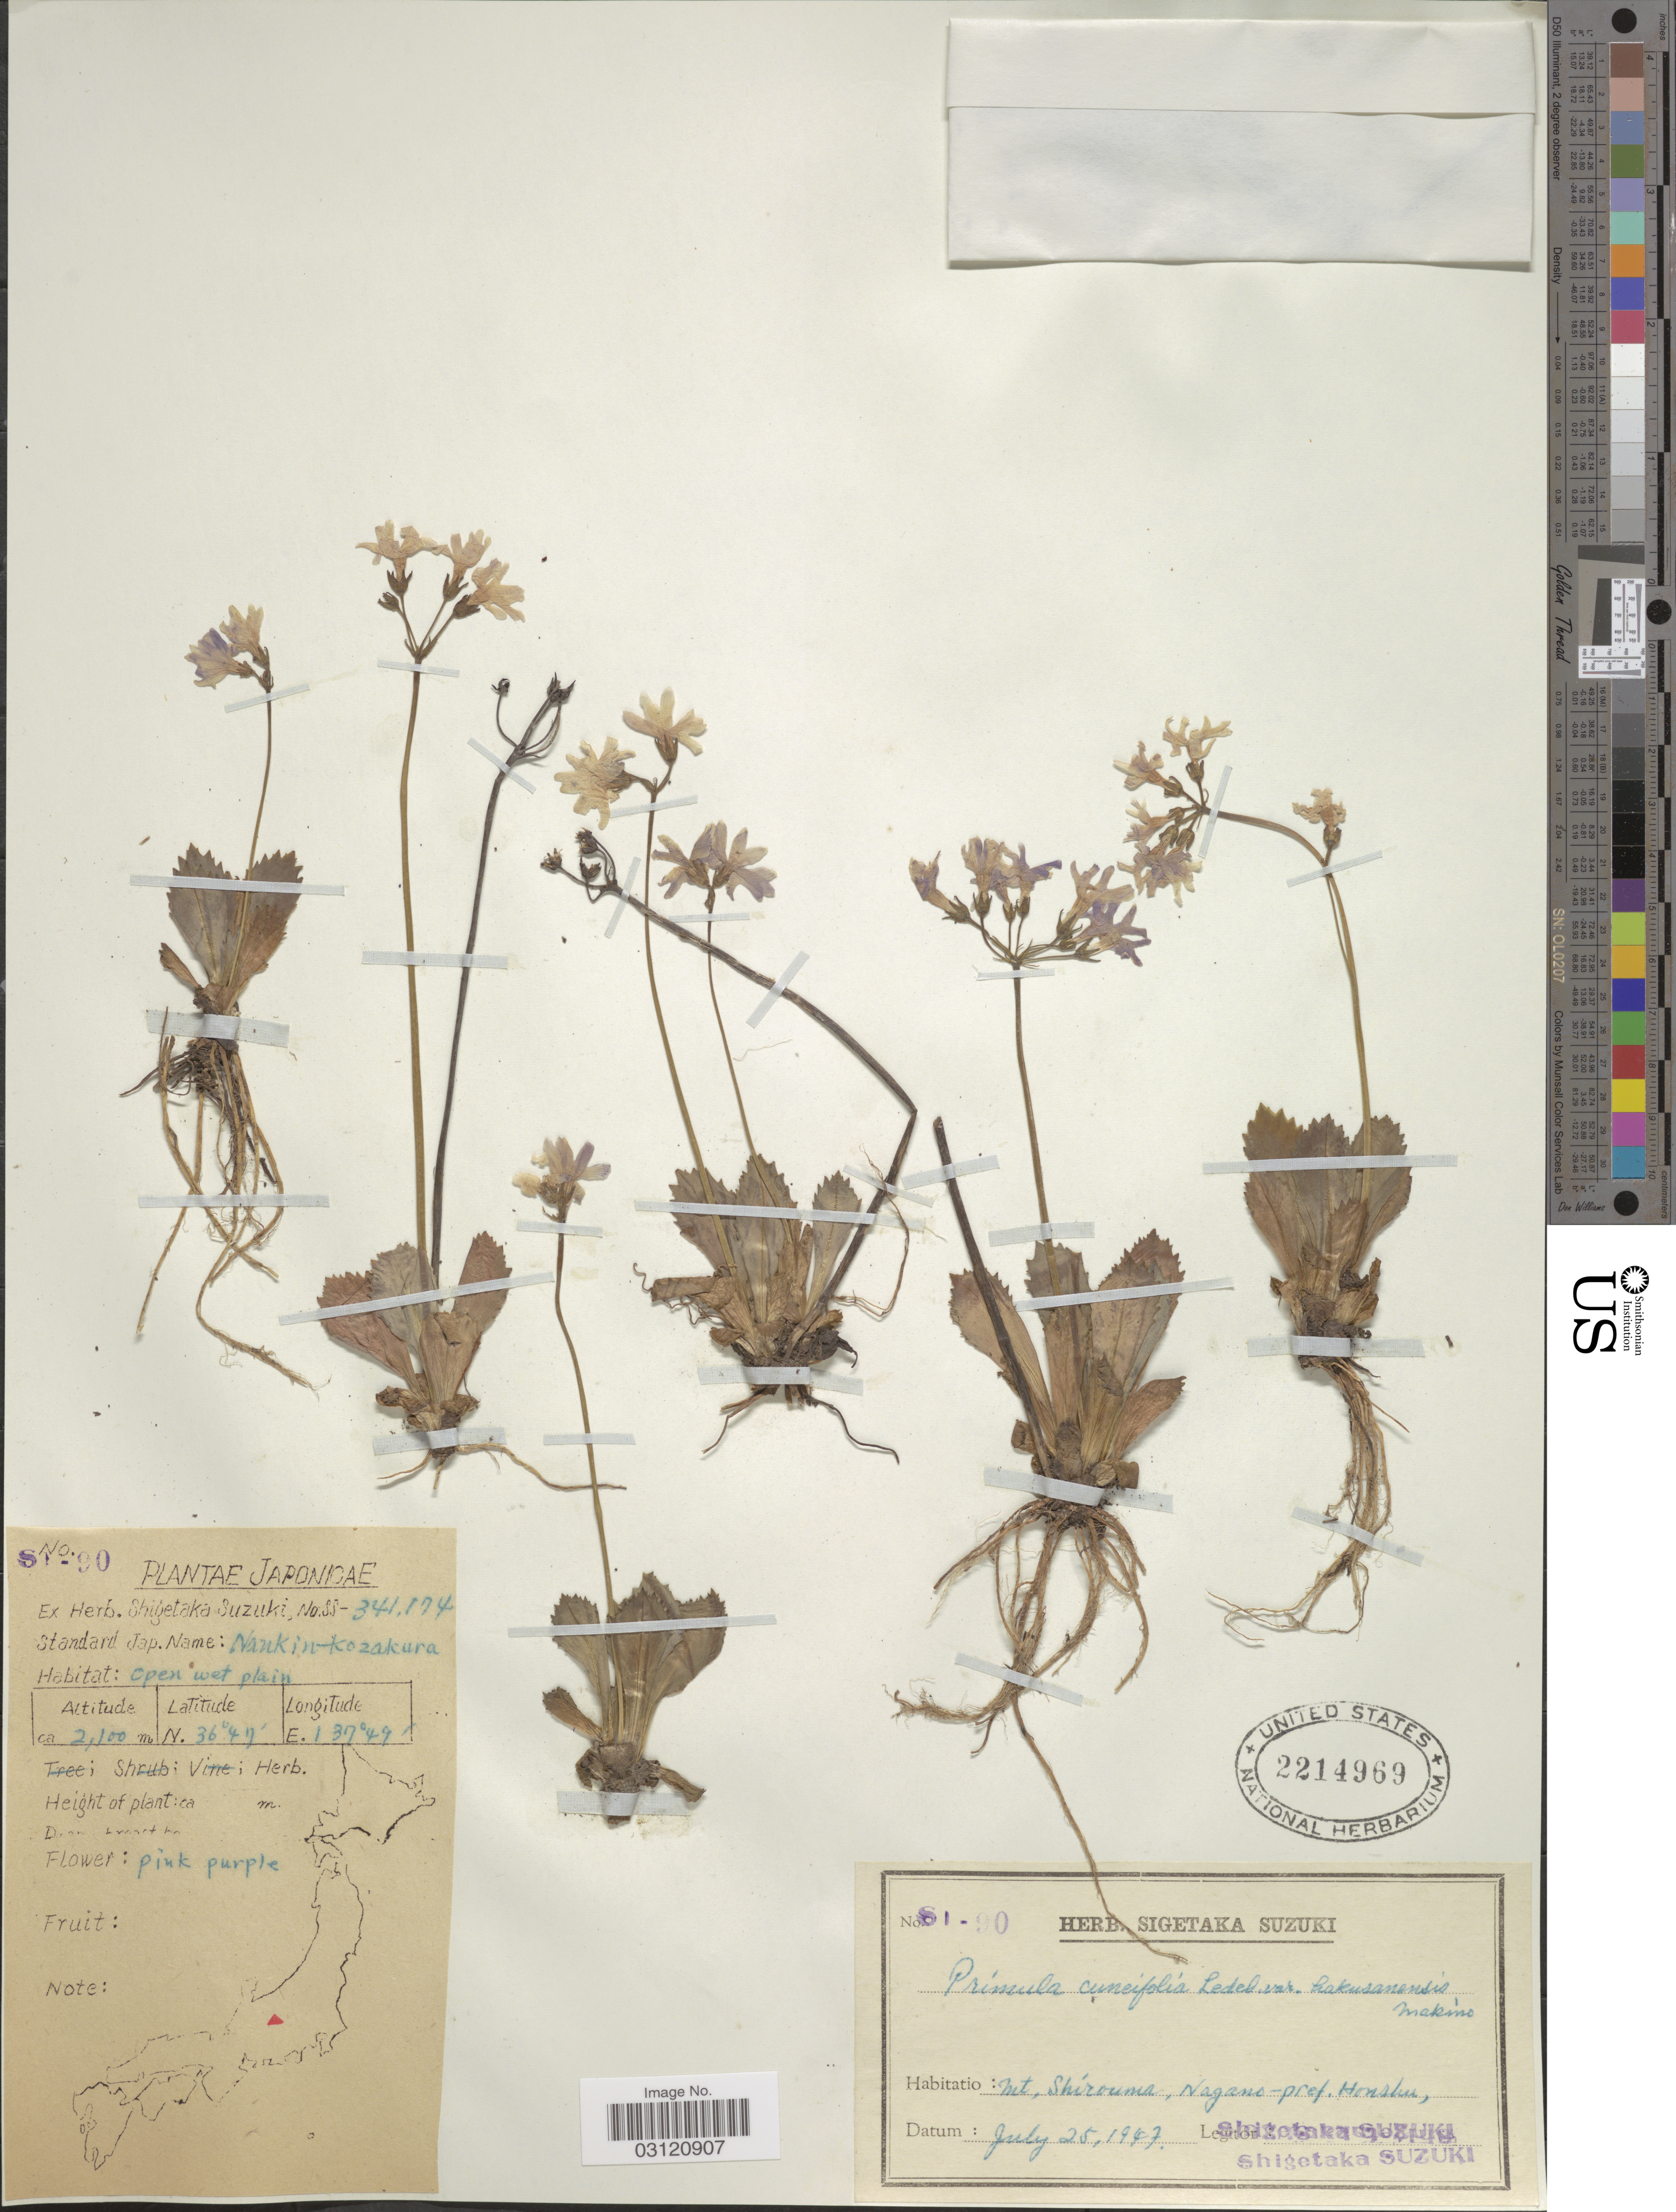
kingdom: Plantae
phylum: Tracheophyta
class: Magnoliopsida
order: Ericales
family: Primulaceae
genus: Primula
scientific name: Primula cuneifolia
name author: Ledeb.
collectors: S. Suzuki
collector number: SI-90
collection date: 1947-07-25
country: Japan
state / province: Nagano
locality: Mt Shirouma, pref. Honshu.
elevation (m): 2100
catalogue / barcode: US 2214969